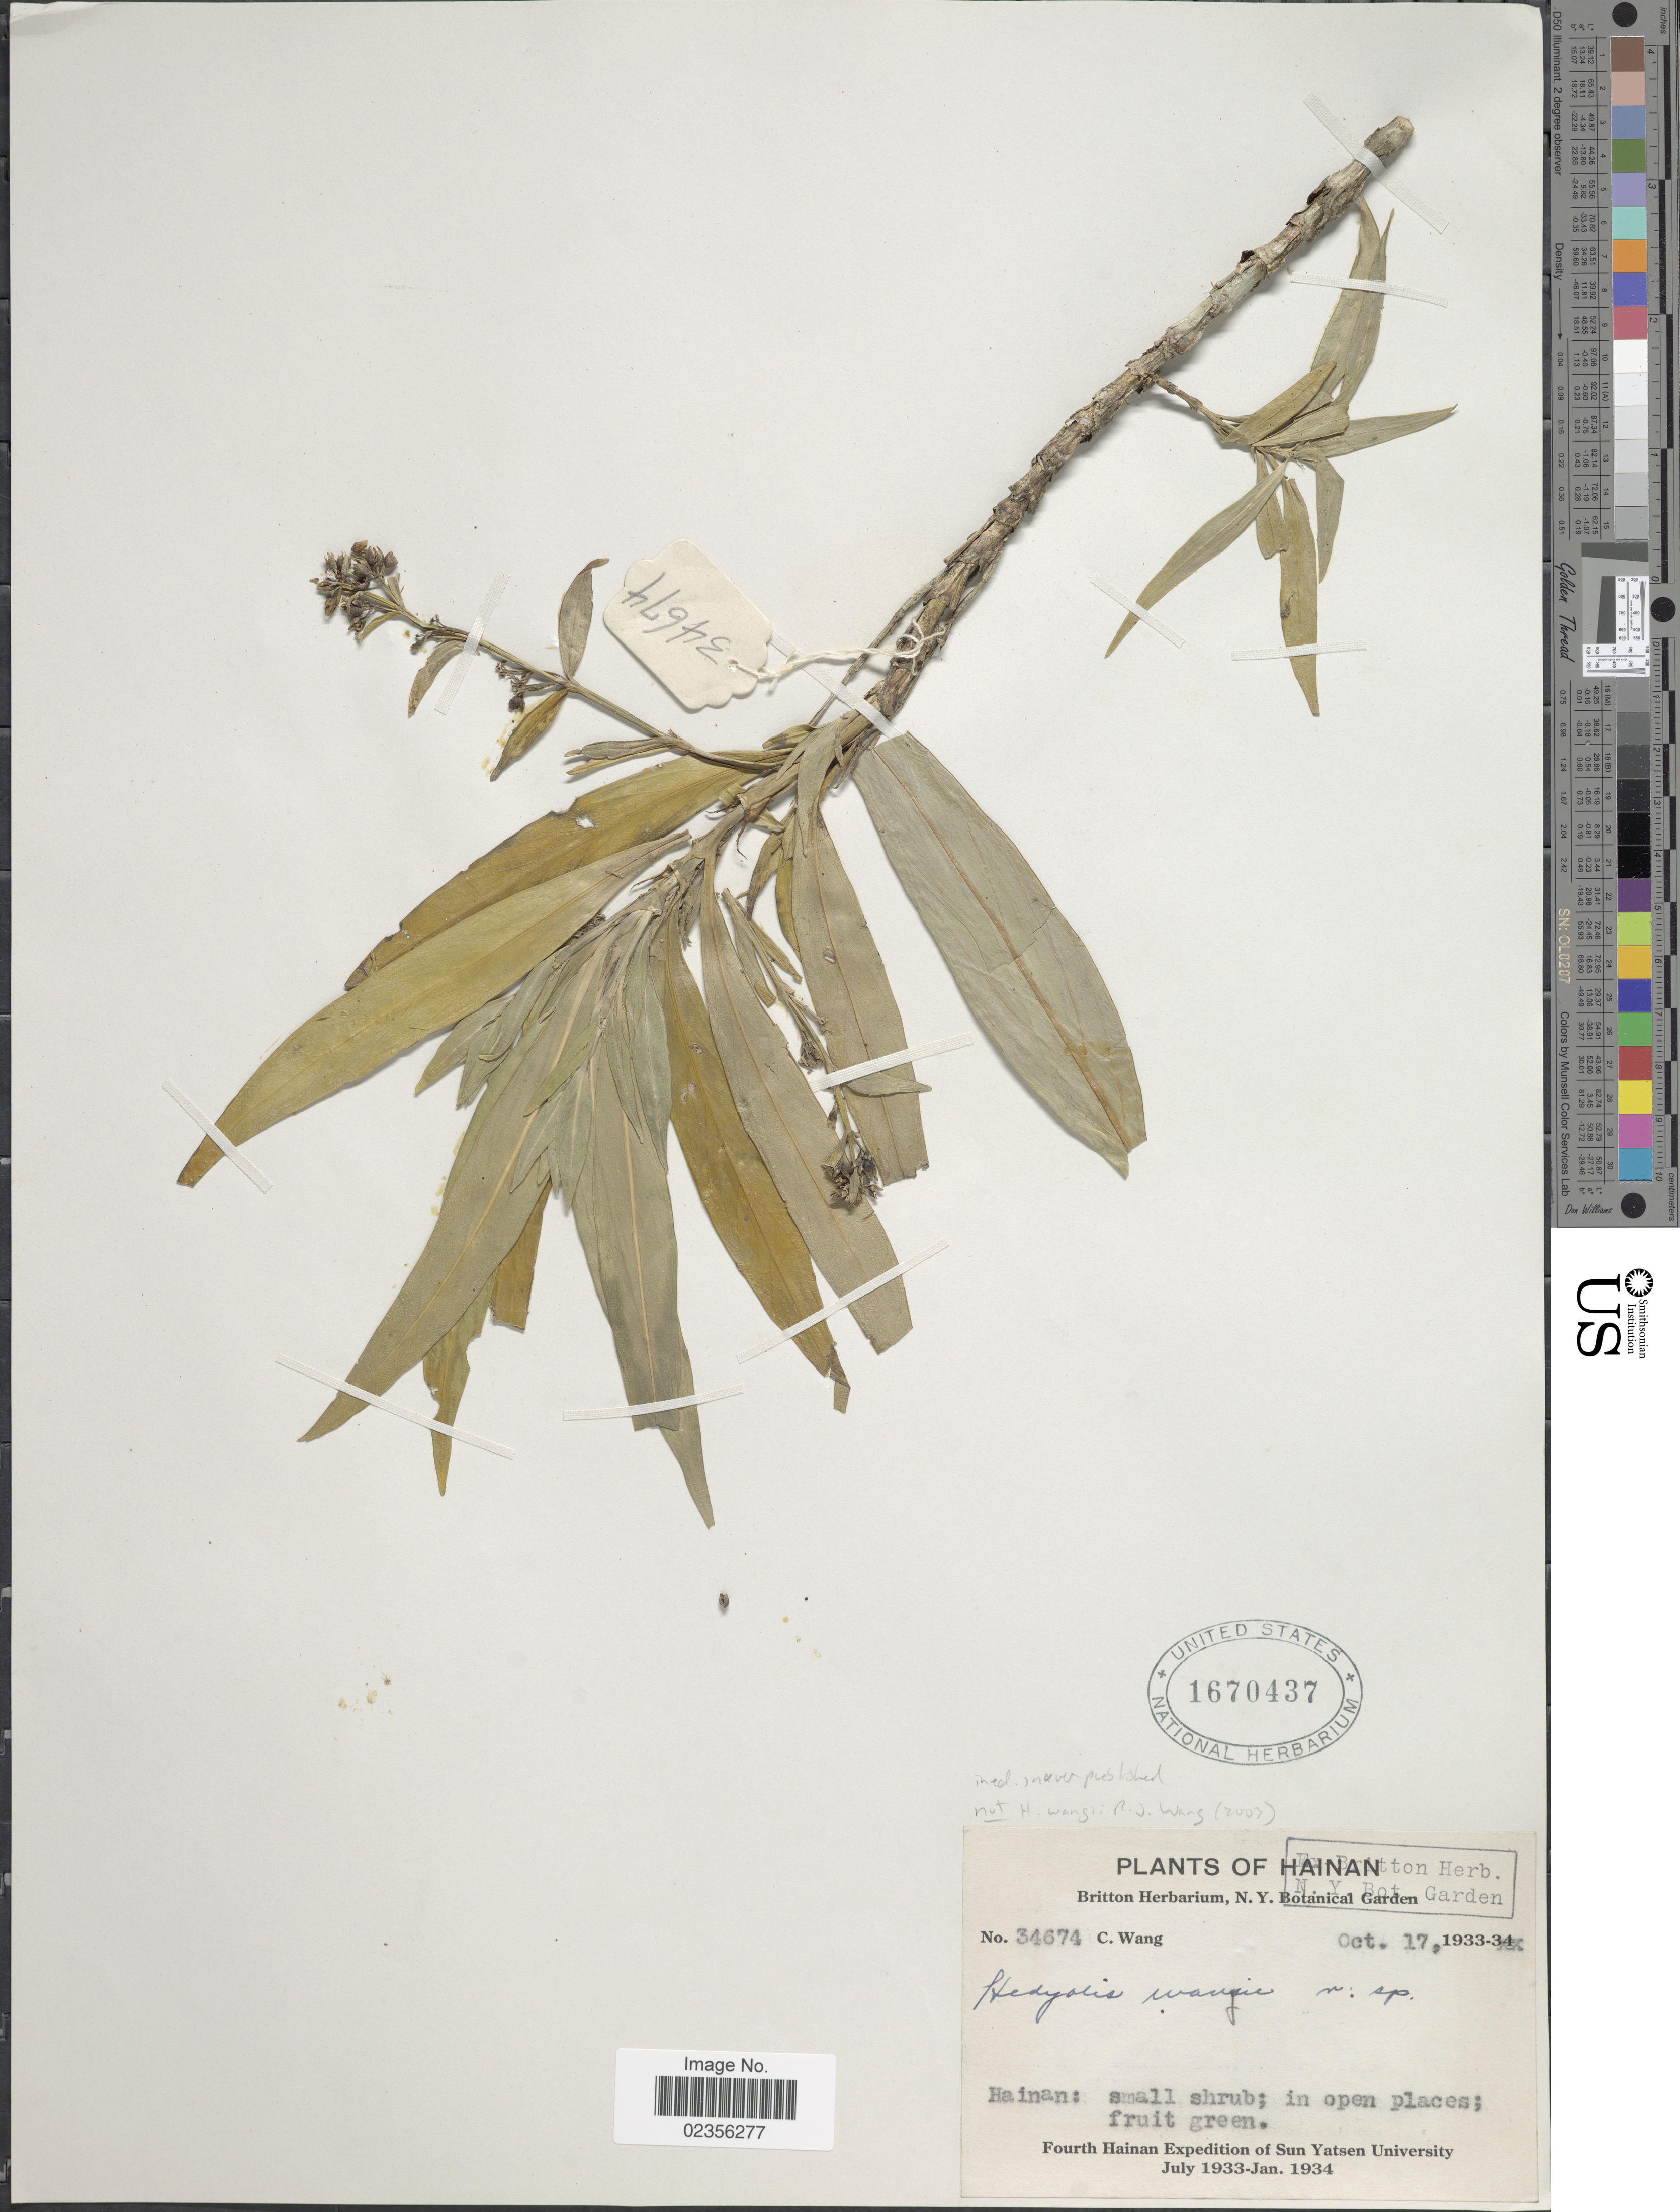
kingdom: Plantae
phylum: Tracheophyta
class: Magnoliopsida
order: Gentianales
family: Rubiaceae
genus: Hedyotis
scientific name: Hedyotis sp.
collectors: C. Wang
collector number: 34674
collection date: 1933-10-17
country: China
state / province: Hainan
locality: Hainan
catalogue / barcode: US 1670437